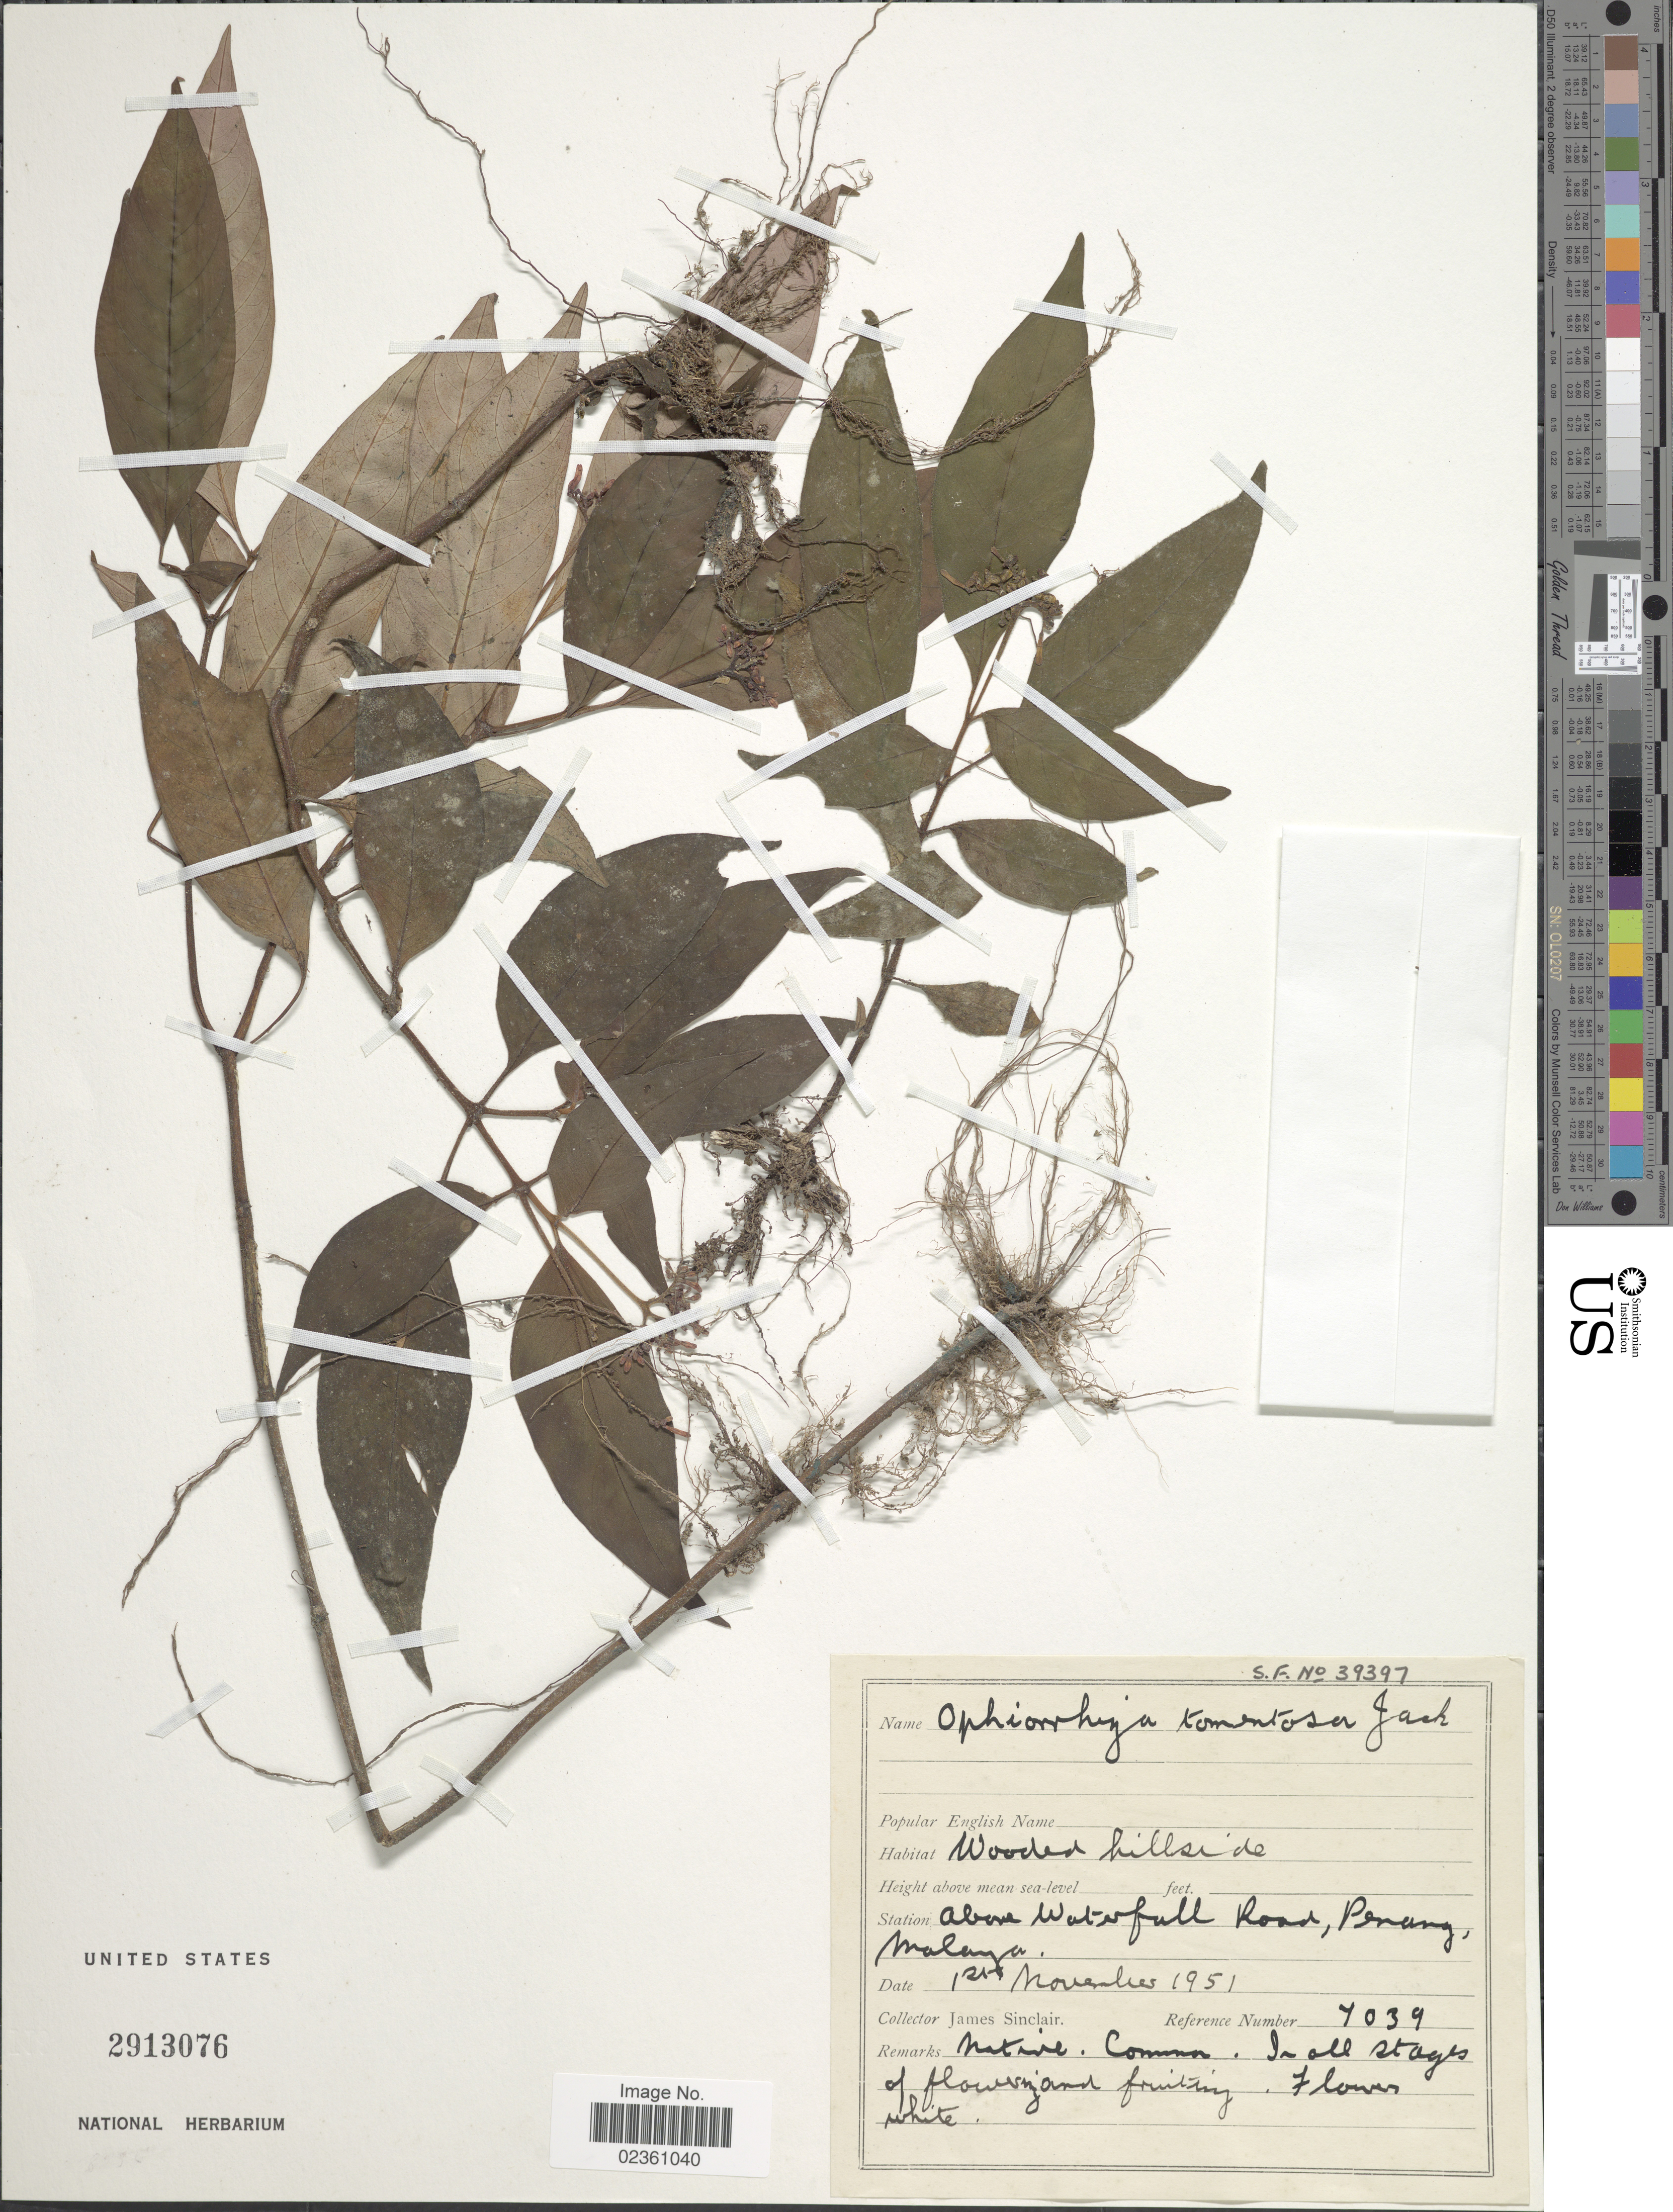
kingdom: Plantae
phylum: Tracheophyta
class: Magnoliopsida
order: Gentianales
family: Rubiaceae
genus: Ophiorrhiza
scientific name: Ophiorrhiza tomentosa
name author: Jack ex Roxb.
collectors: J. Sinclair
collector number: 7039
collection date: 1951-11-12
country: Malaysia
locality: Wooded hillside, Above Waterfall Road, Penang, Malaya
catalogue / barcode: US 2913076